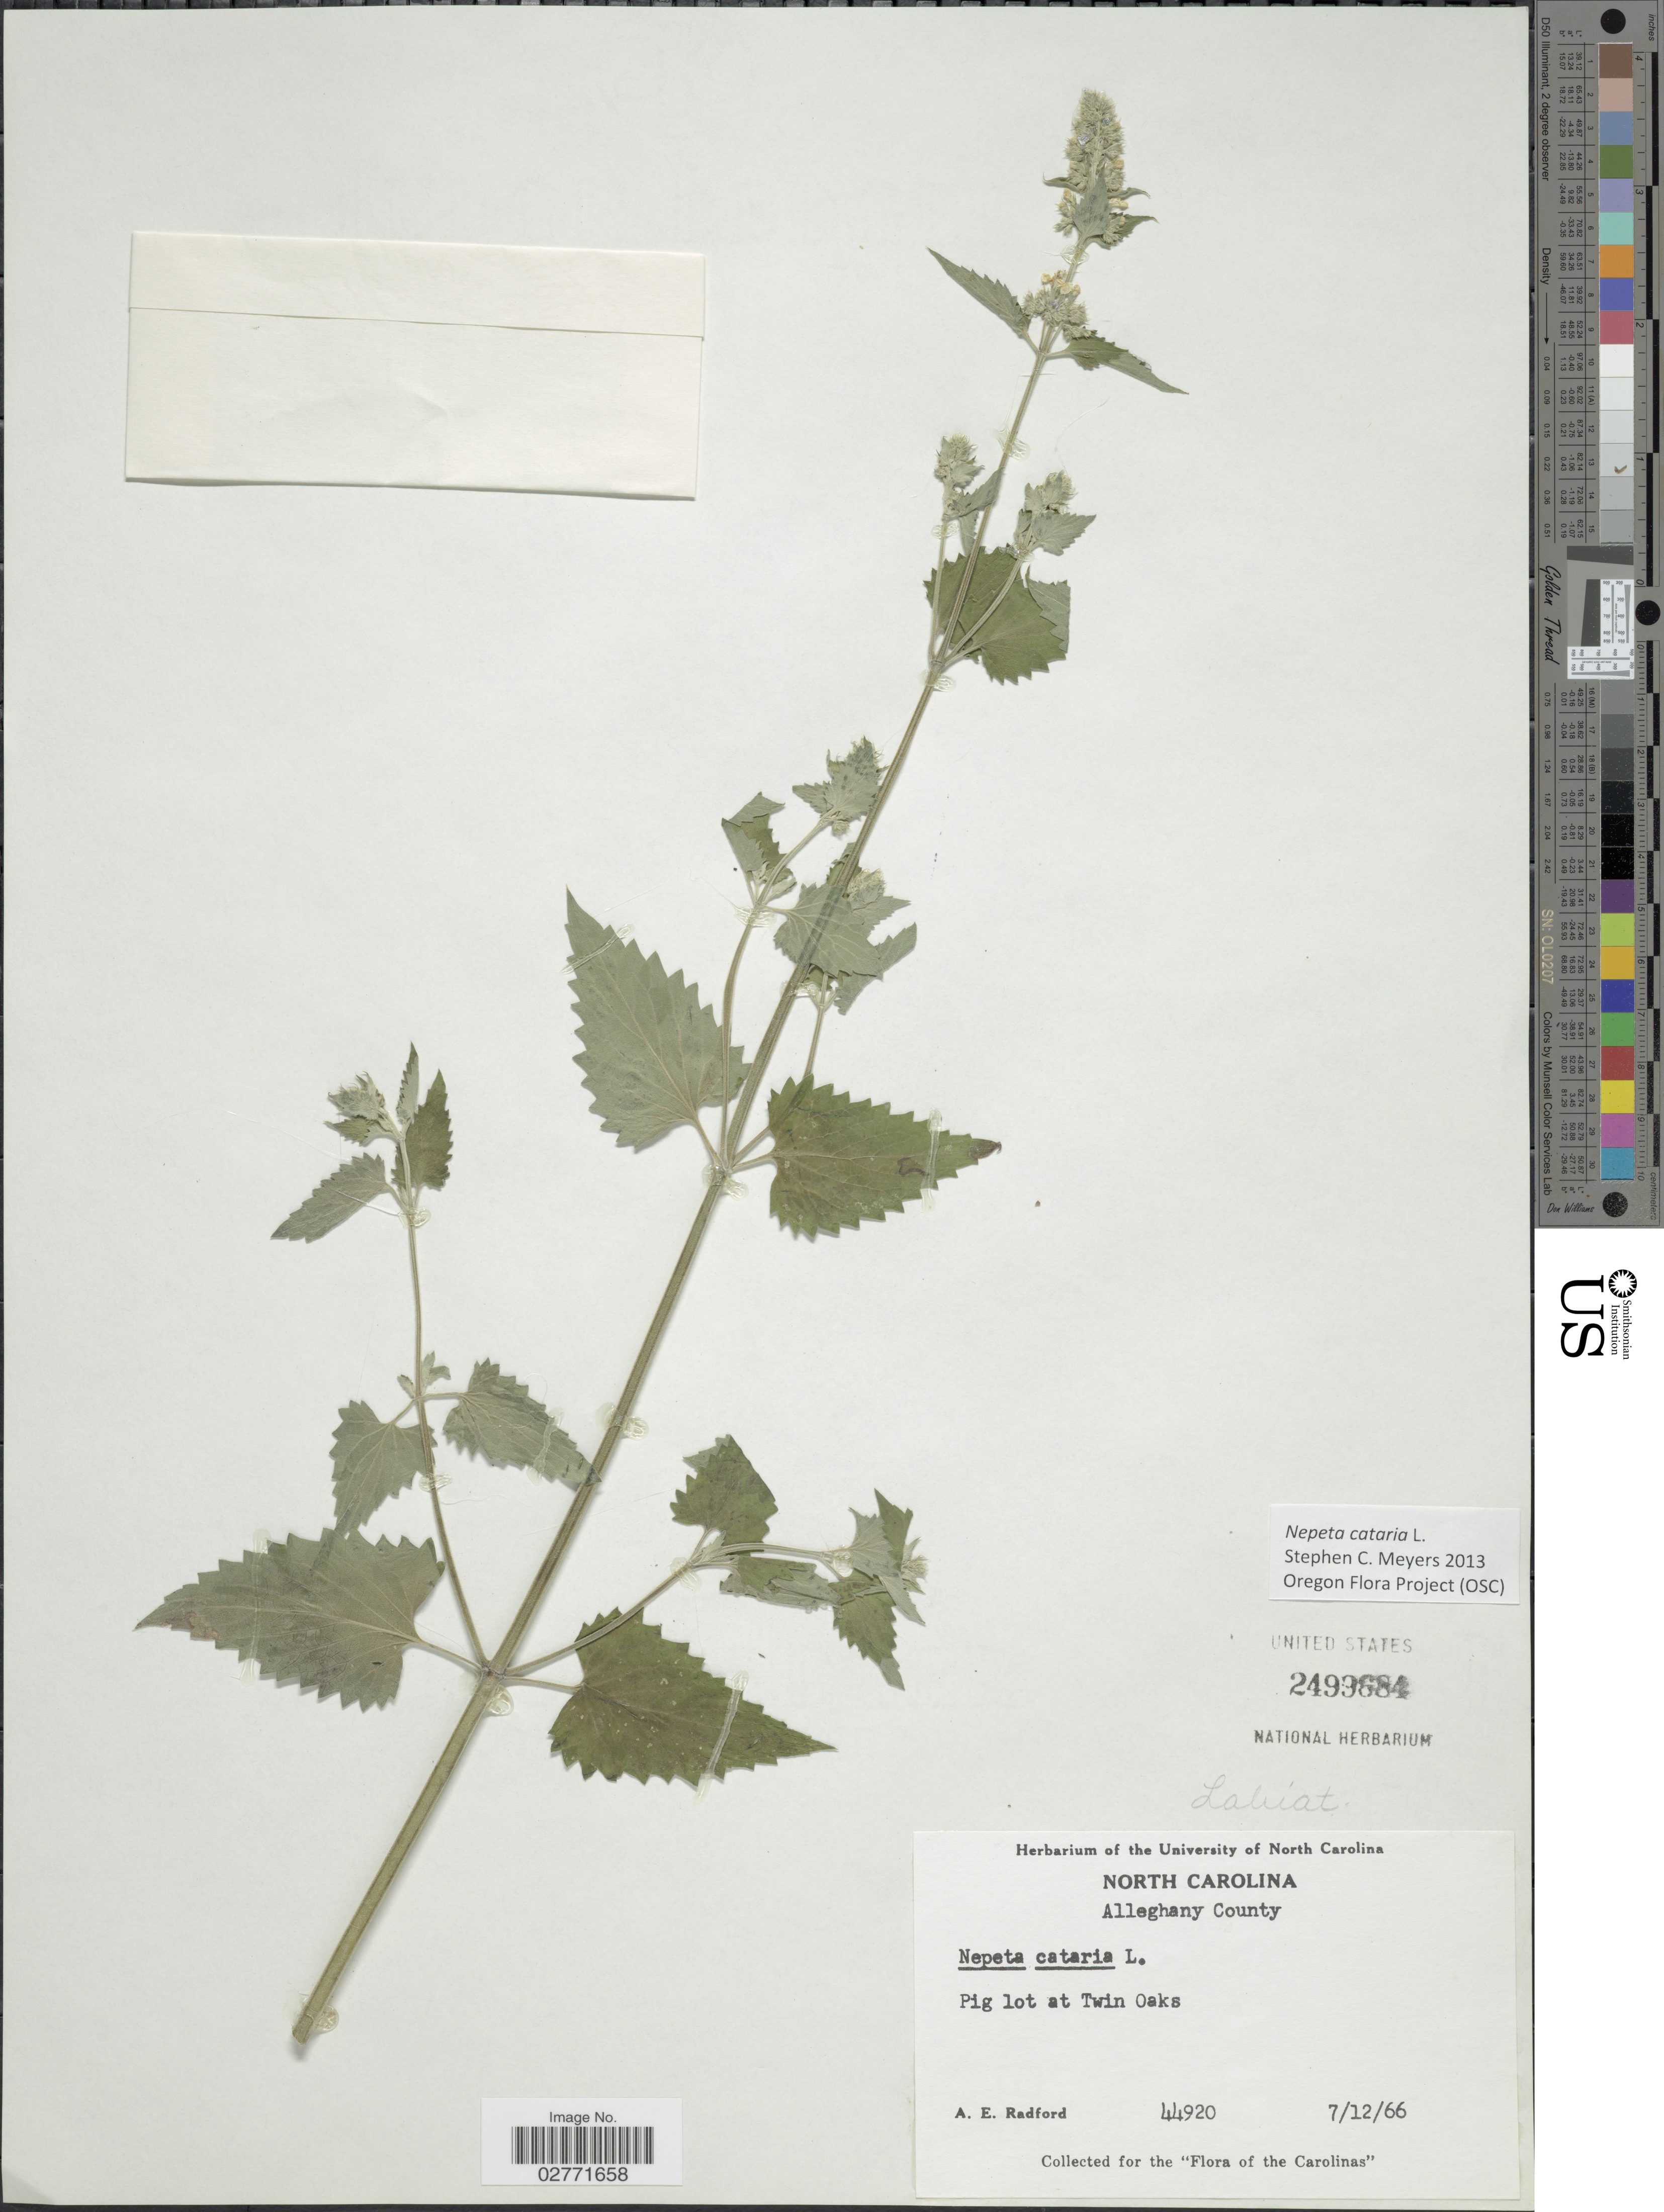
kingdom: Plantae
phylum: Tracheophyta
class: Magnoliopsida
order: Lamiales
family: Lamiaceae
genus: Nepeta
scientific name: Nepeta cataria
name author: L.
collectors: A. E. Radford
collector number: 44920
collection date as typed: Transcribed d/m/y: 12/7/66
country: United States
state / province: North Carolina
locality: Alleghany County, Pig lot at Twin Oaks.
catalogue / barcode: US 2499684